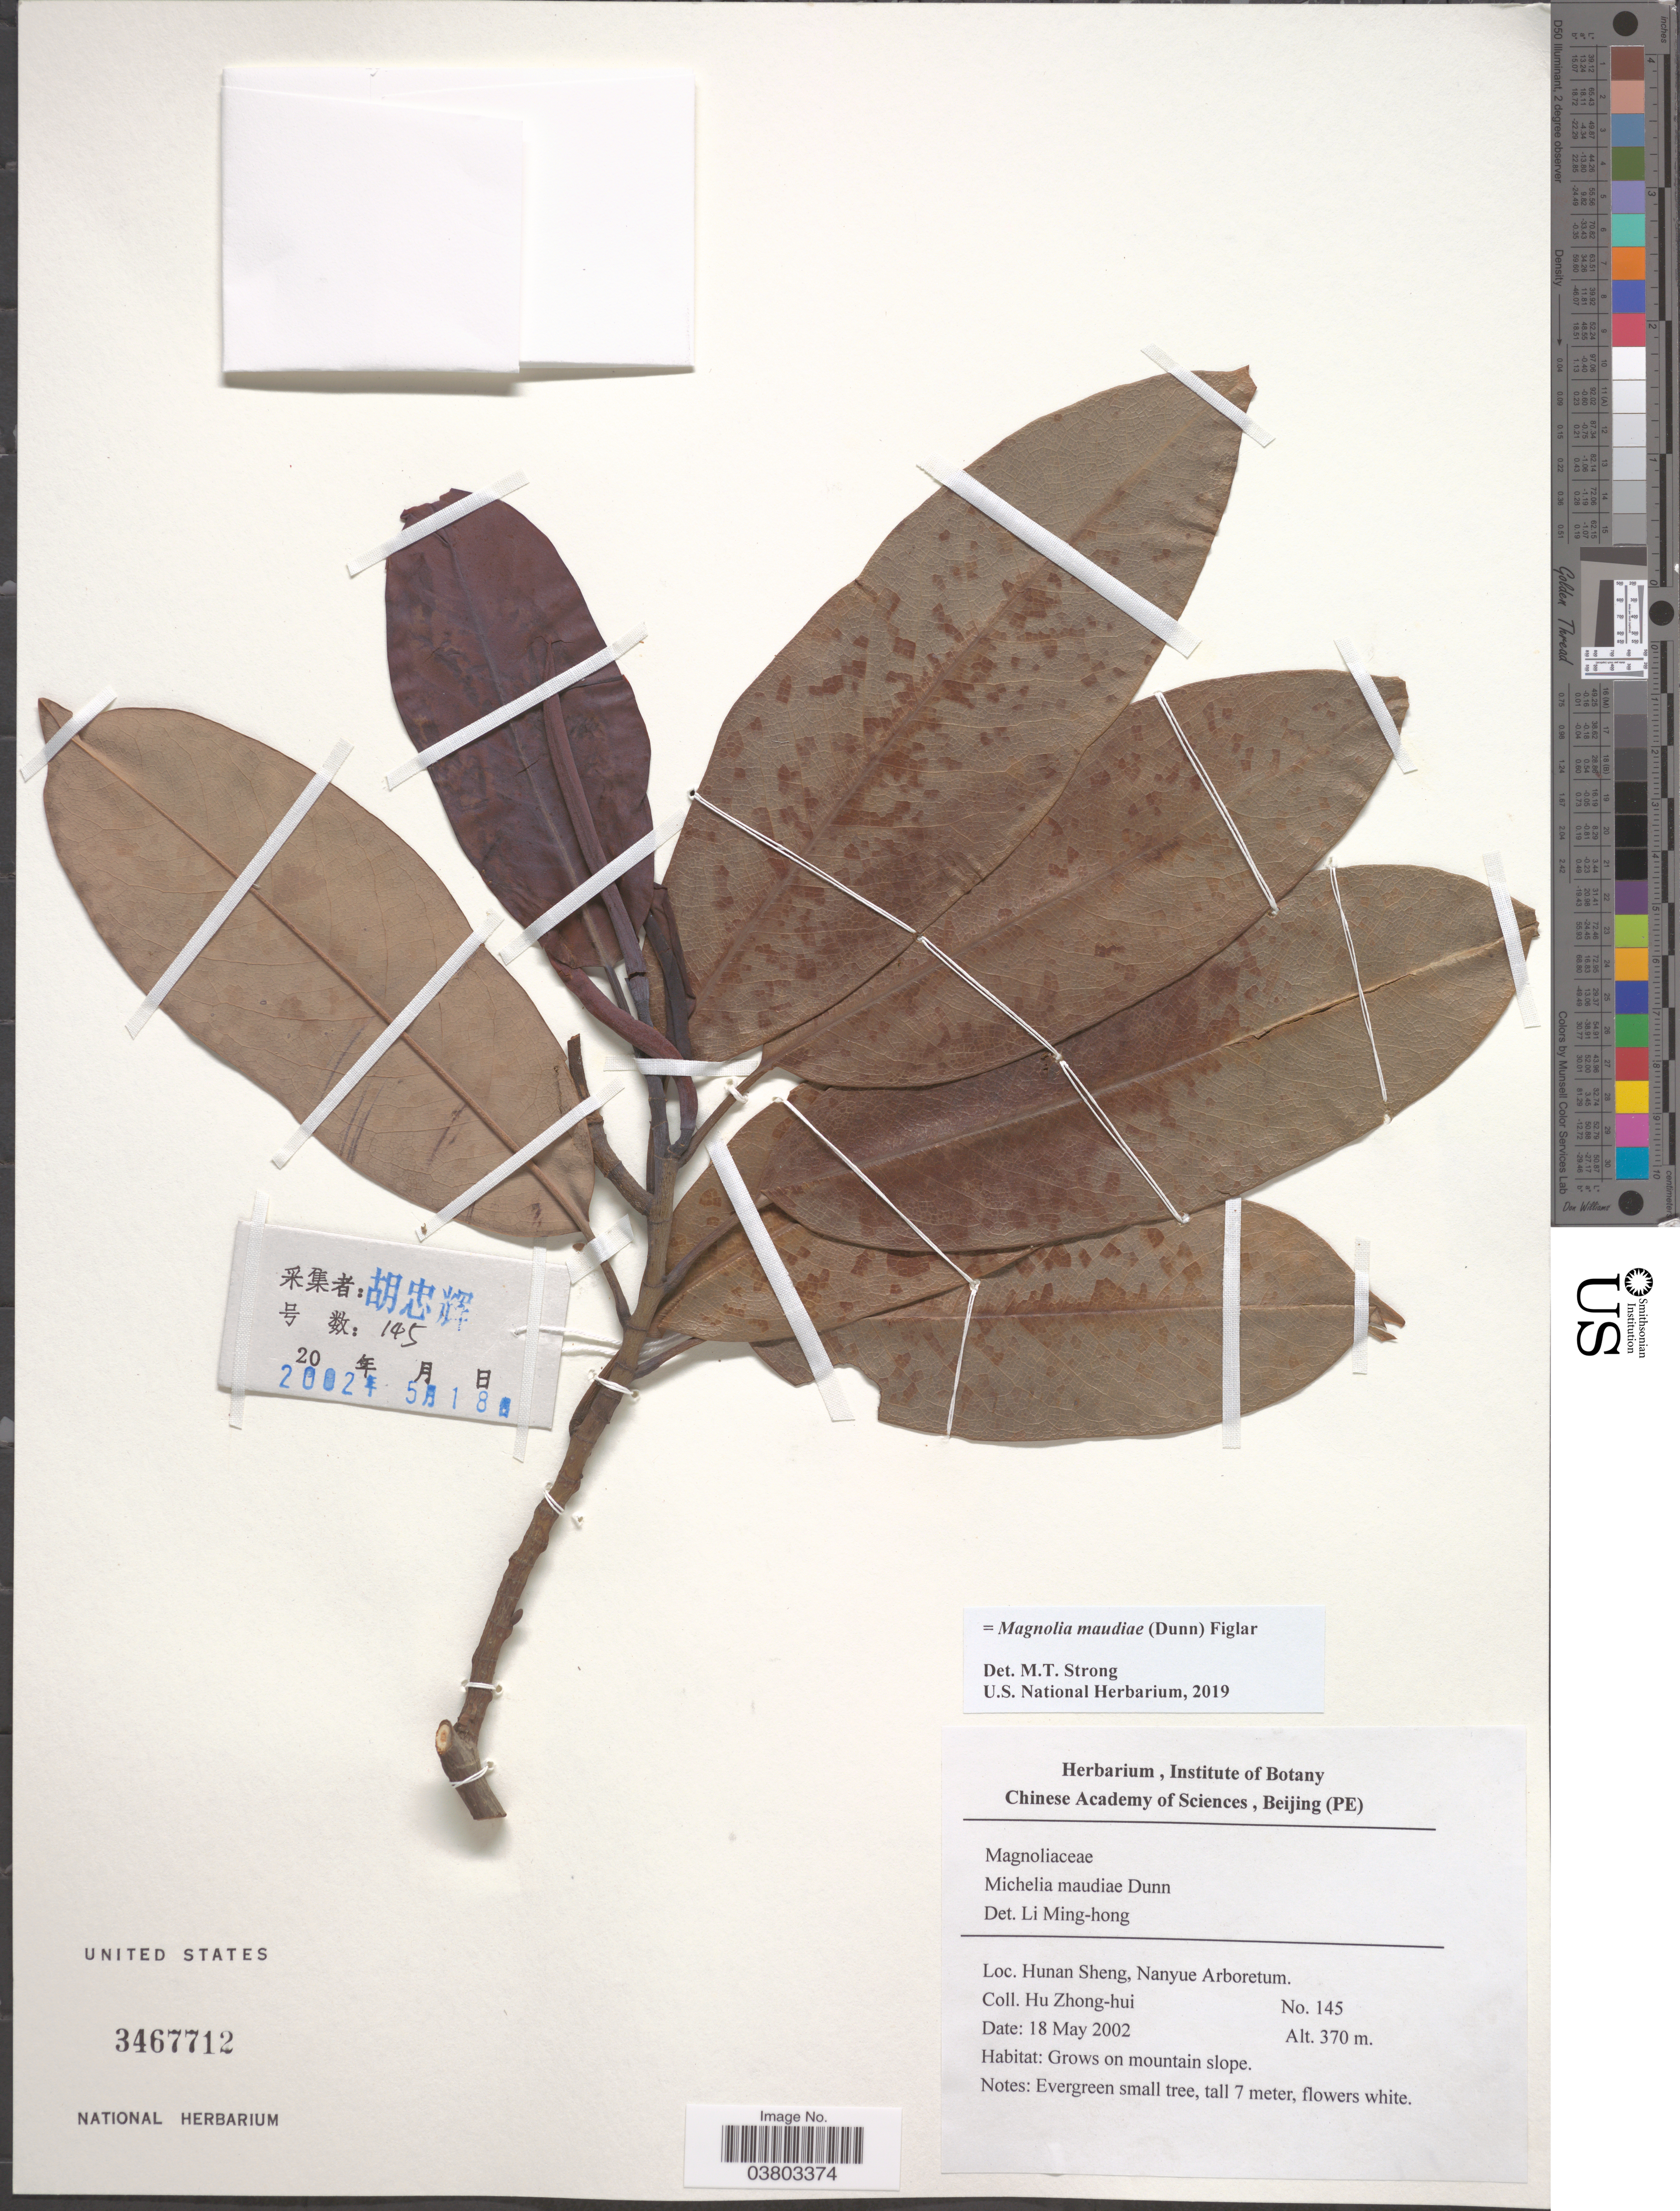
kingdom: Plantae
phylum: Tracheophyta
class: Magnoliopsida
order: Magnoliales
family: Magnoliaceae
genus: Magnolia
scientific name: Magnolia maudiae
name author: (Dunn) Figlar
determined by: Strong, Mark T., (BOT), Smithsonian Institution - National Museum of Natural History (UNITED STATES)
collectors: Z. H. Hu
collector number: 145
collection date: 2002-05-18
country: China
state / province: Hunan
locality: Hunan Sheng, Nanye Arboretum.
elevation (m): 370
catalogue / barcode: US 3467712